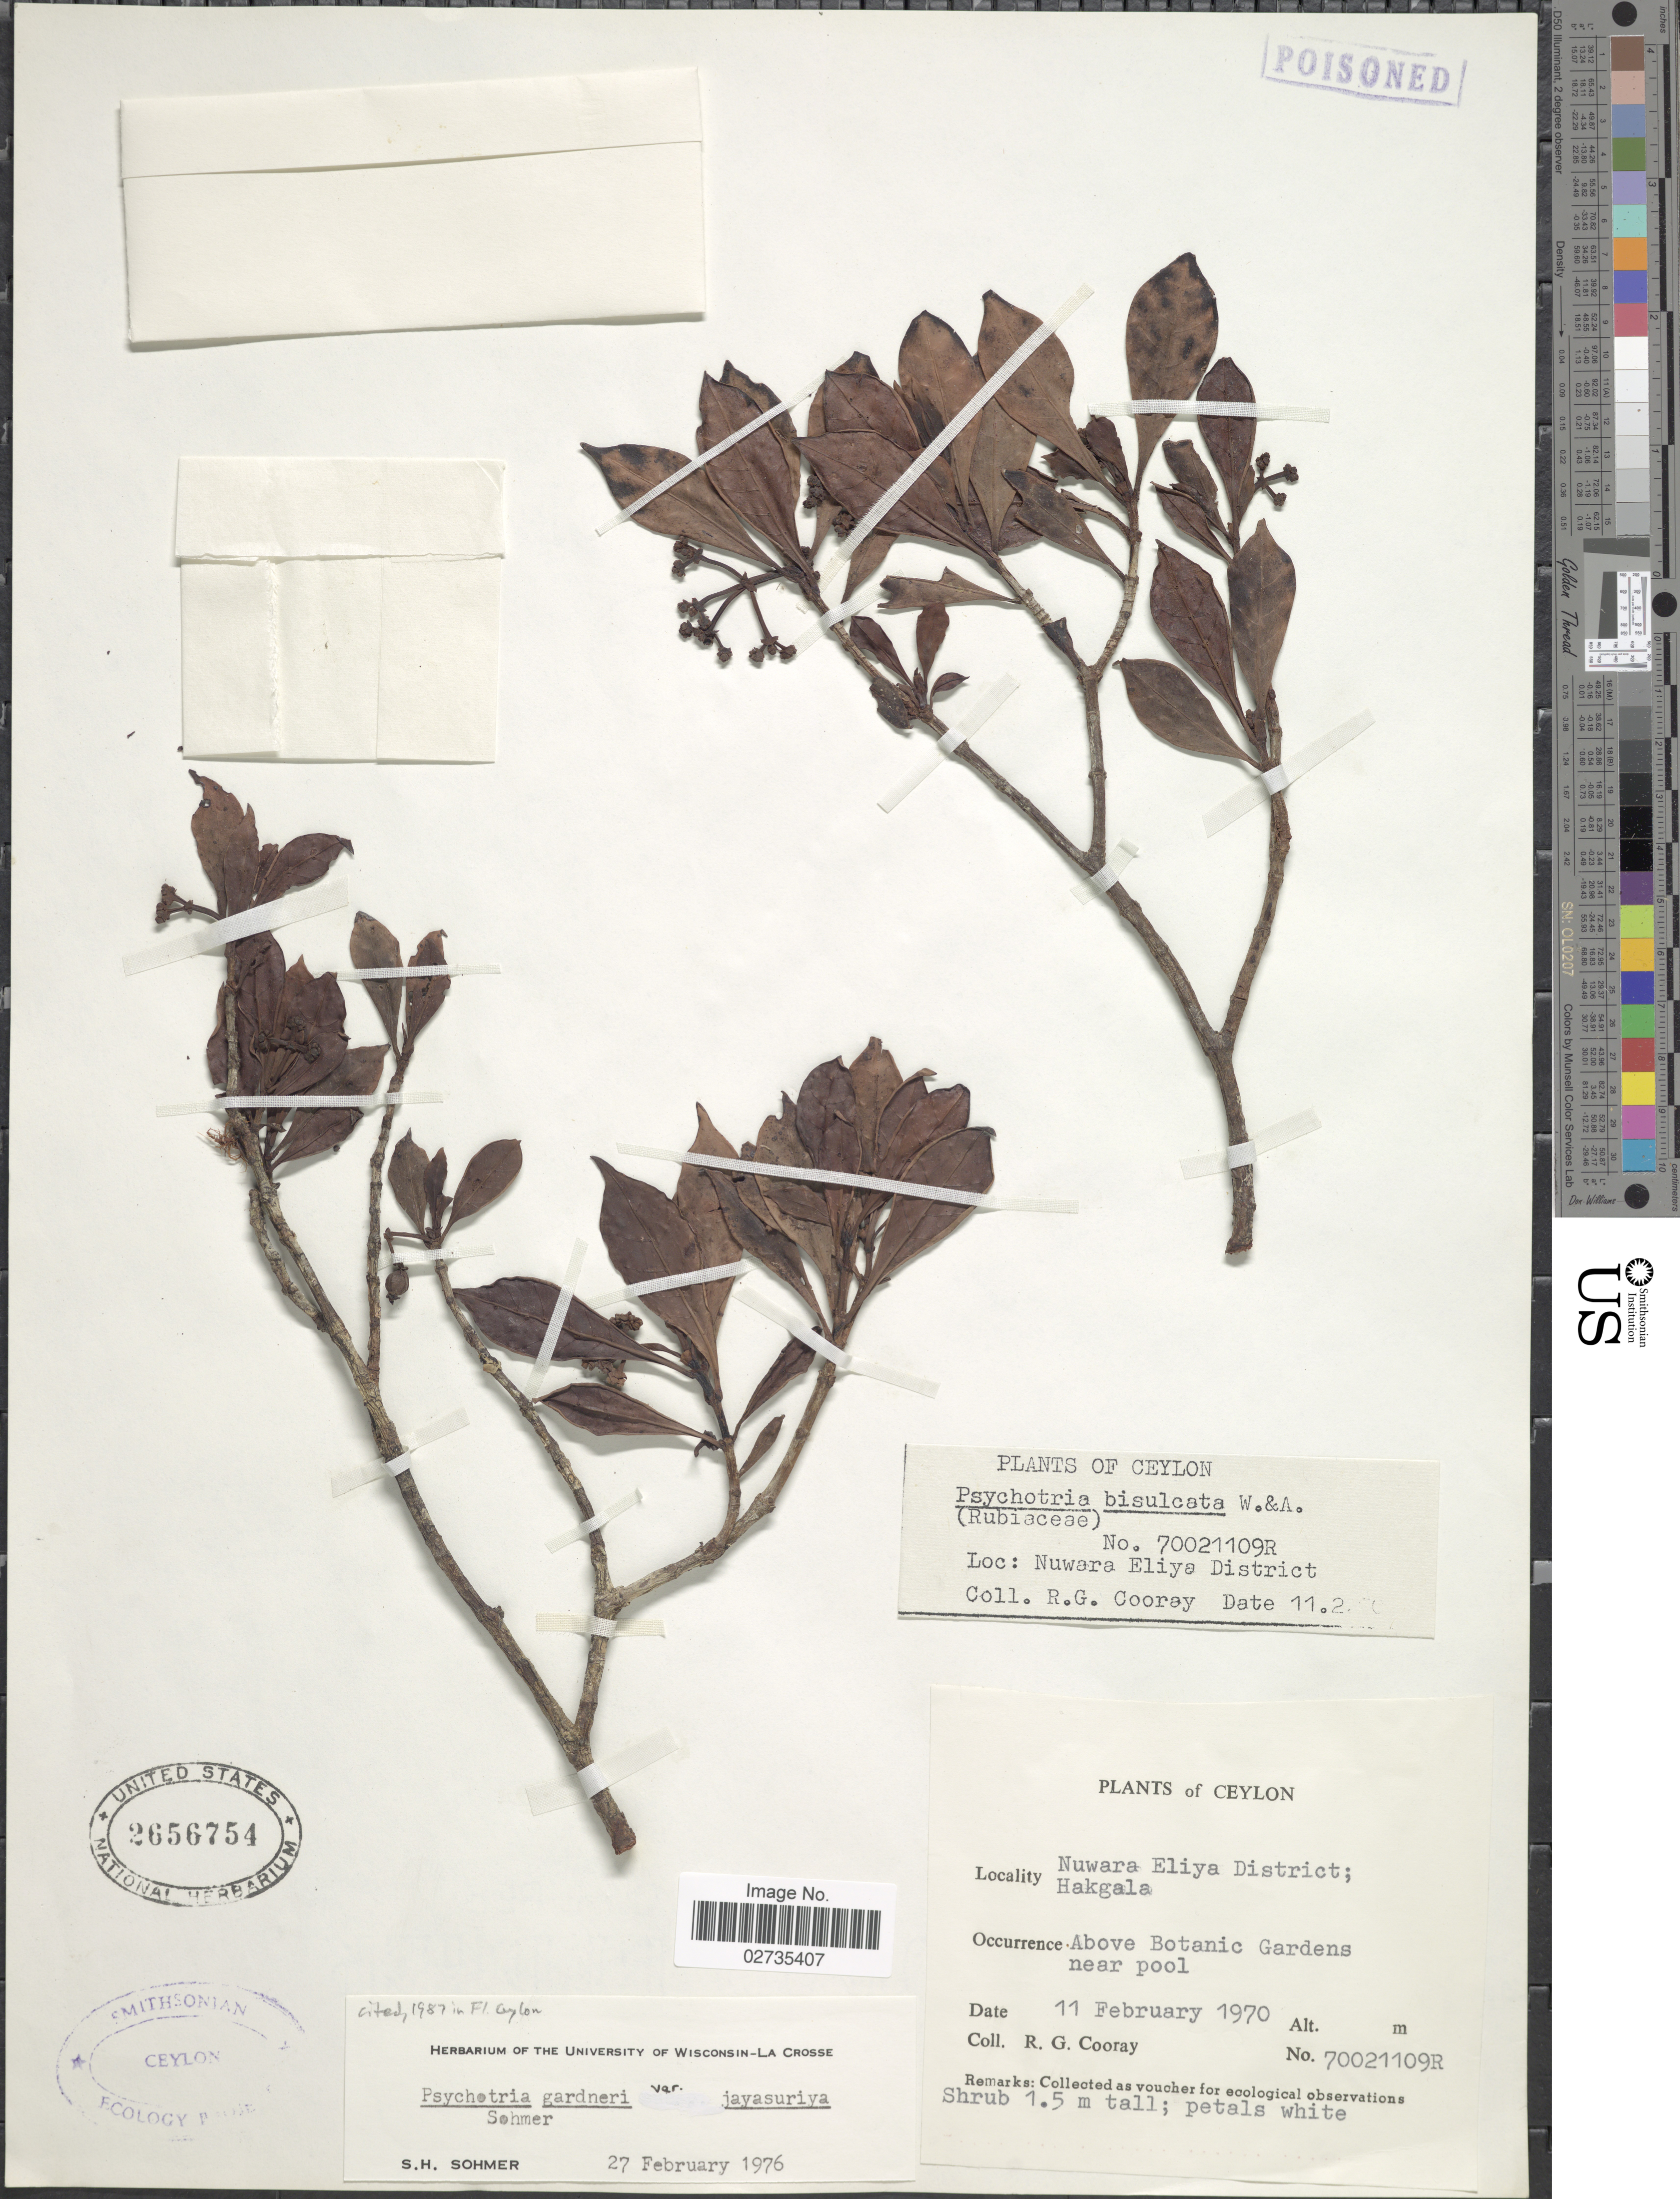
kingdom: Plantae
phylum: Tracheophyta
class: Magnoliopsida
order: Gentianales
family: Rubiaceae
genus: Psychotria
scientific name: Psychotria gardneri var. jayasuriyae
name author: Sohmer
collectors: R. Cooray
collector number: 70021109R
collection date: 1970-02-11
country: Sri Lanka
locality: Ceylon. Nuwara Eliya District; Hakgala. Above Botanic Gardens near pool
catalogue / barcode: US 2656754